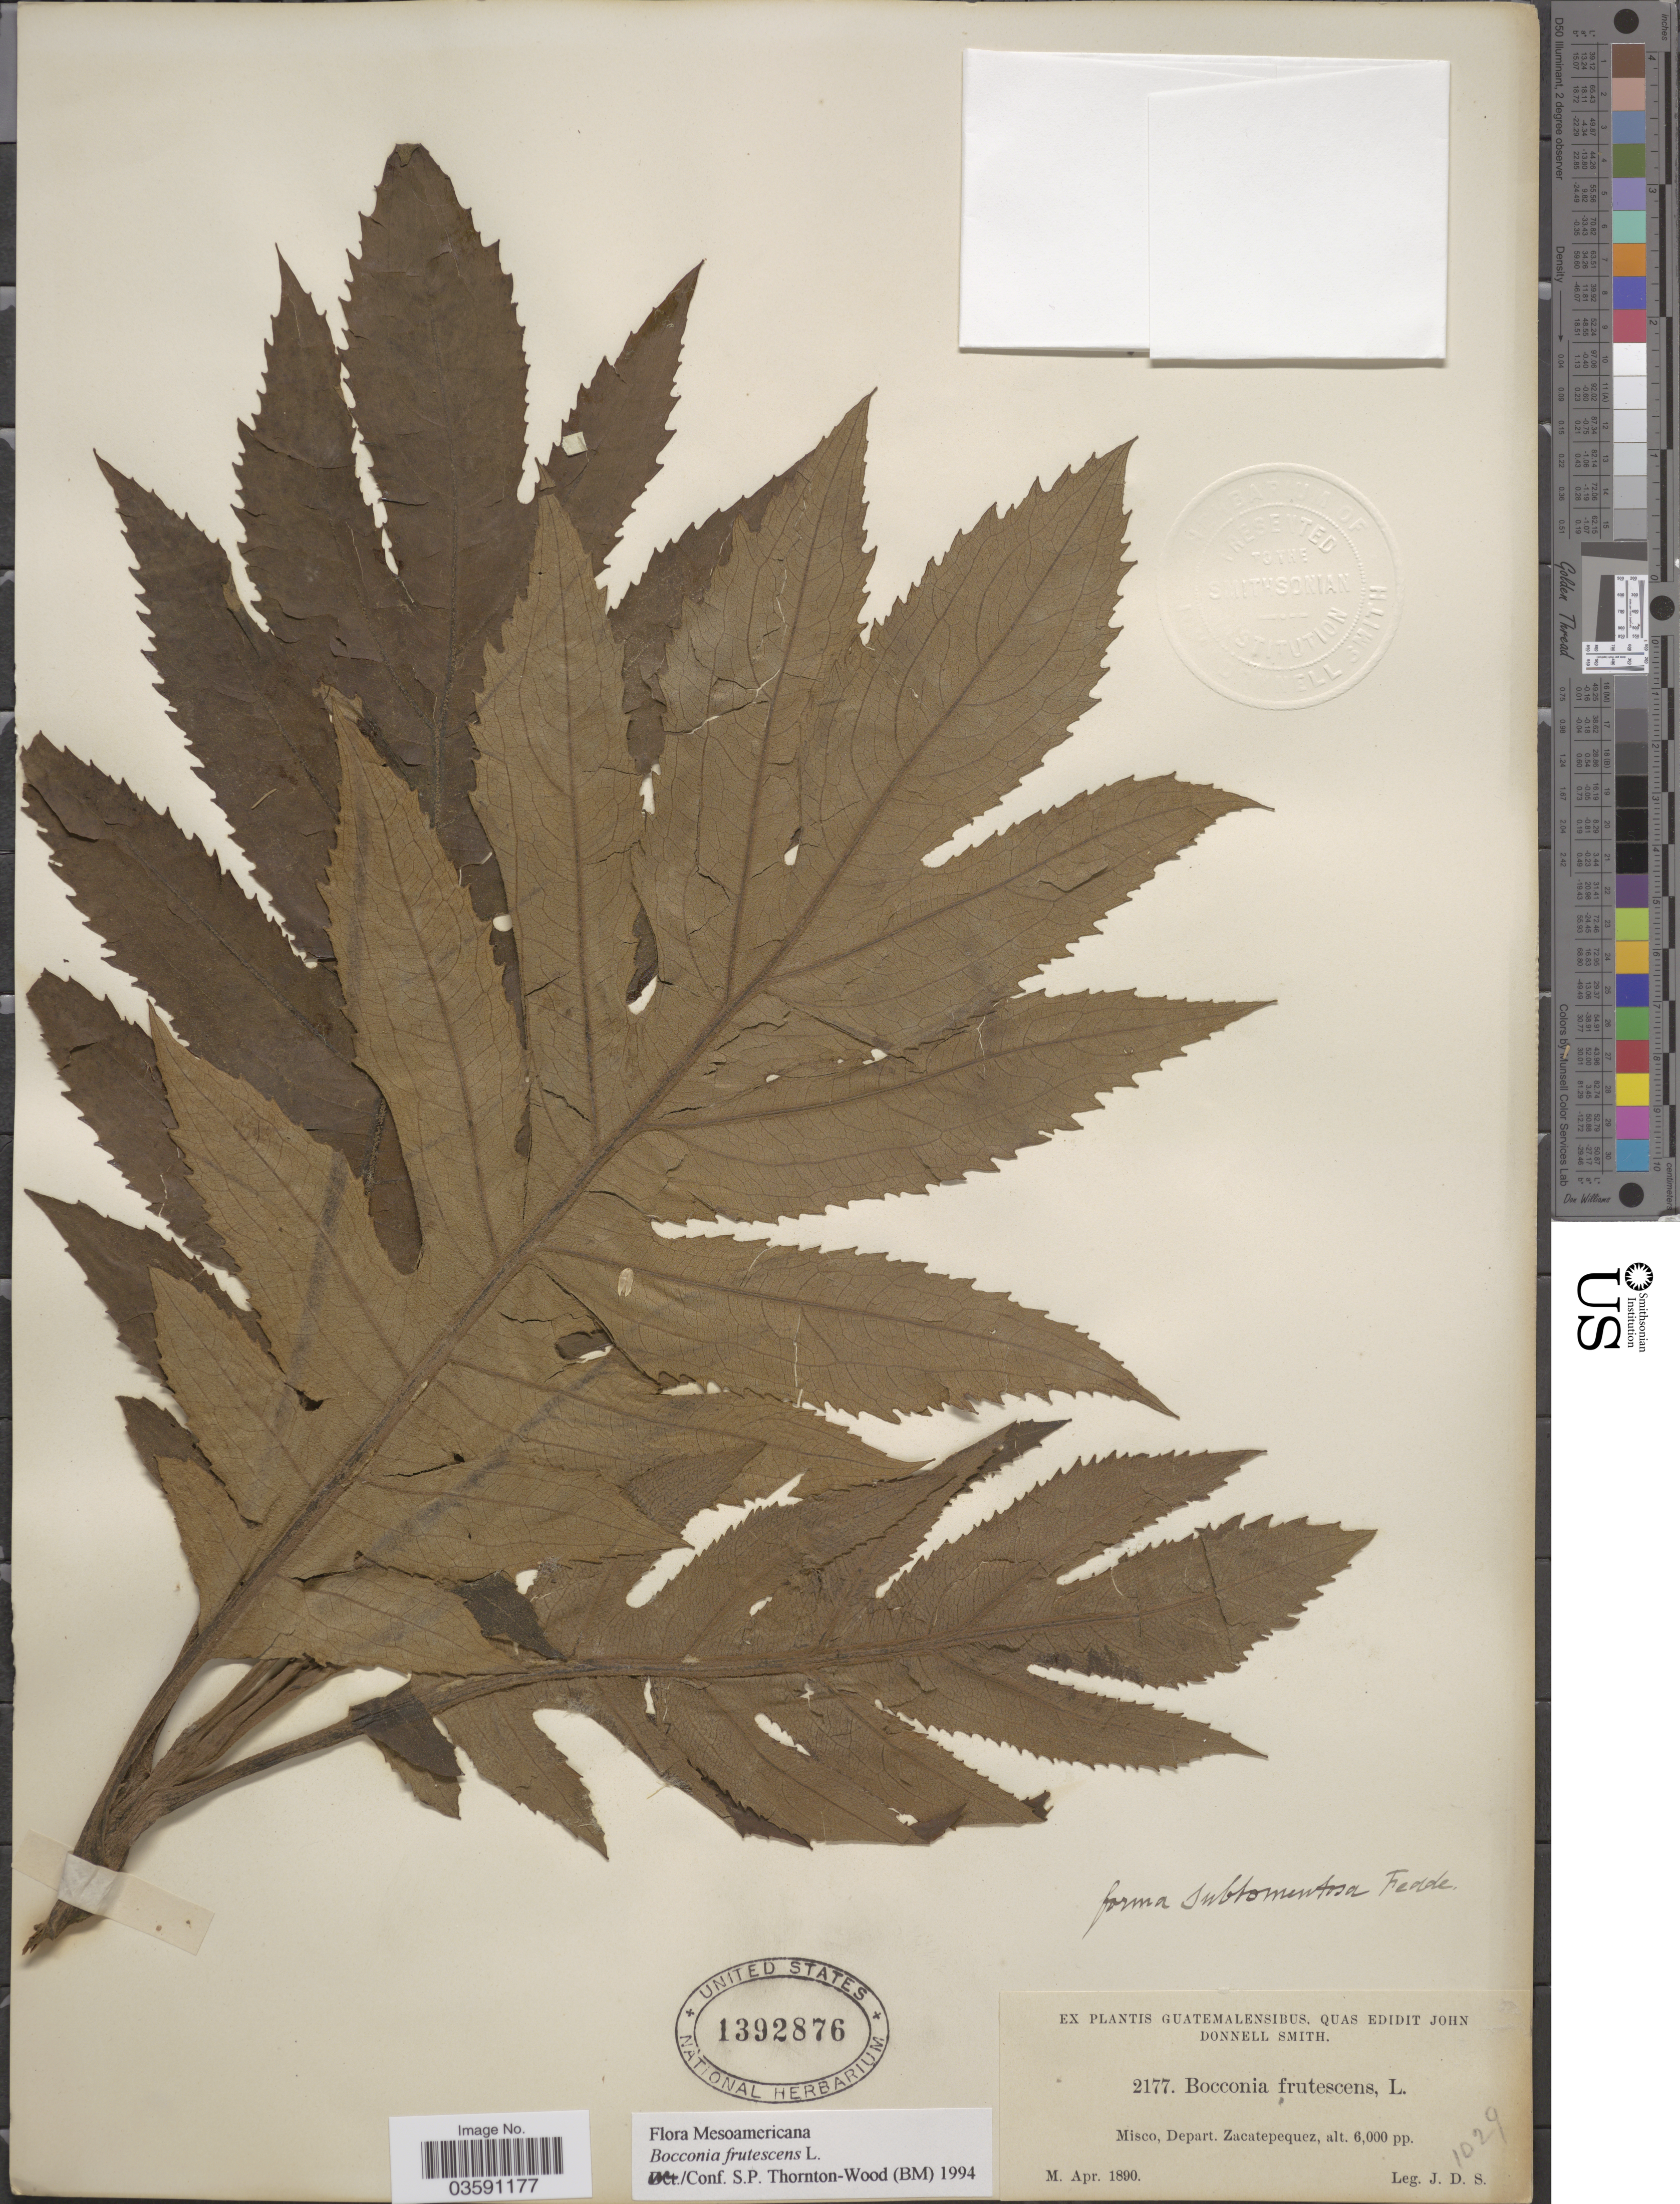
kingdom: Plantae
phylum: Tracheophyta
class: Magnoliopsida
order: Ranunculales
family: Papaveraceae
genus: Bocconia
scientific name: Bocconia frutescens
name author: L.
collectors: J. Donnell Smith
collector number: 2177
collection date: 1890-04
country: Guatemala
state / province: Sacatepequez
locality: Misco, Depart. Zacatepequez.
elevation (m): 1829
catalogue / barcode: US 1392876